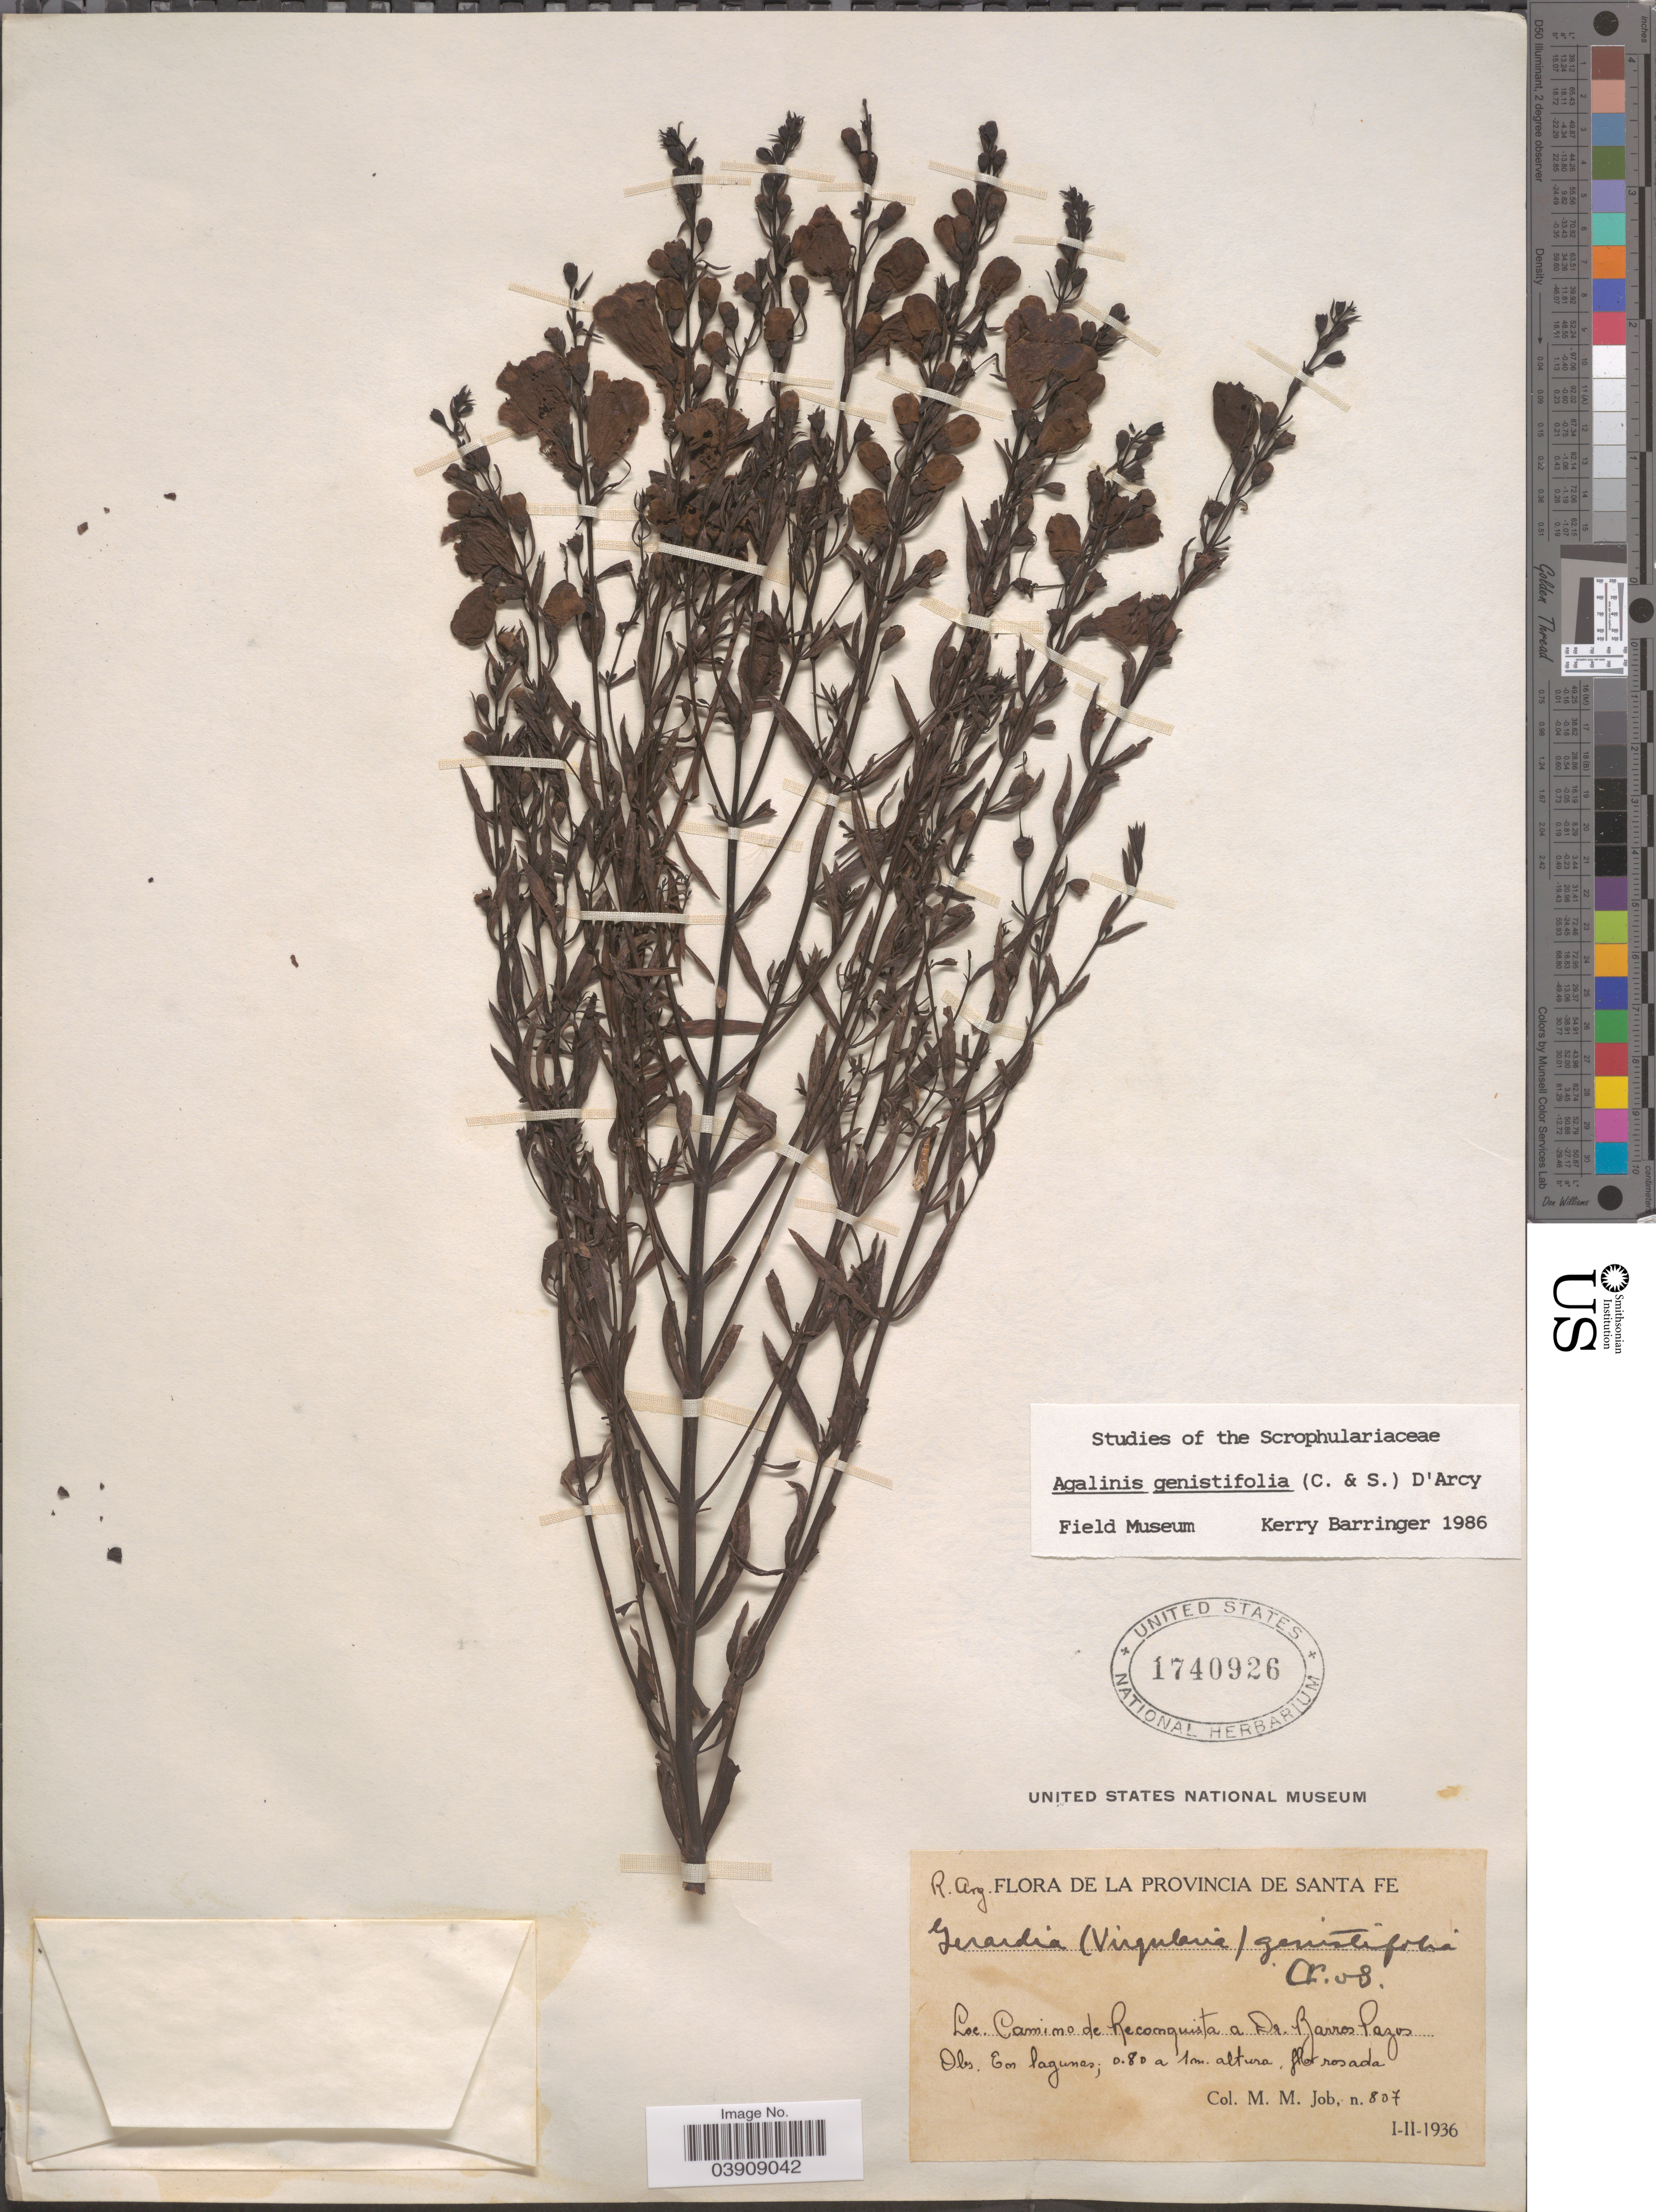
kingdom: Plantae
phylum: Tracheophyta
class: Magnoliopsida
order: Lamiales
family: Orobanchaceae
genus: Agalinis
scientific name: Agalinis genistifolia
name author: (Cham. & Schltdl.) D'Arcy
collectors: M. Job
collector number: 807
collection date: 1936-01/1936-02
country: Argentina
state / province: Santa Fe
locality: Camino de Hecomquista a Dr. Barros Pasos.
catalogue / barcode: US 1740926